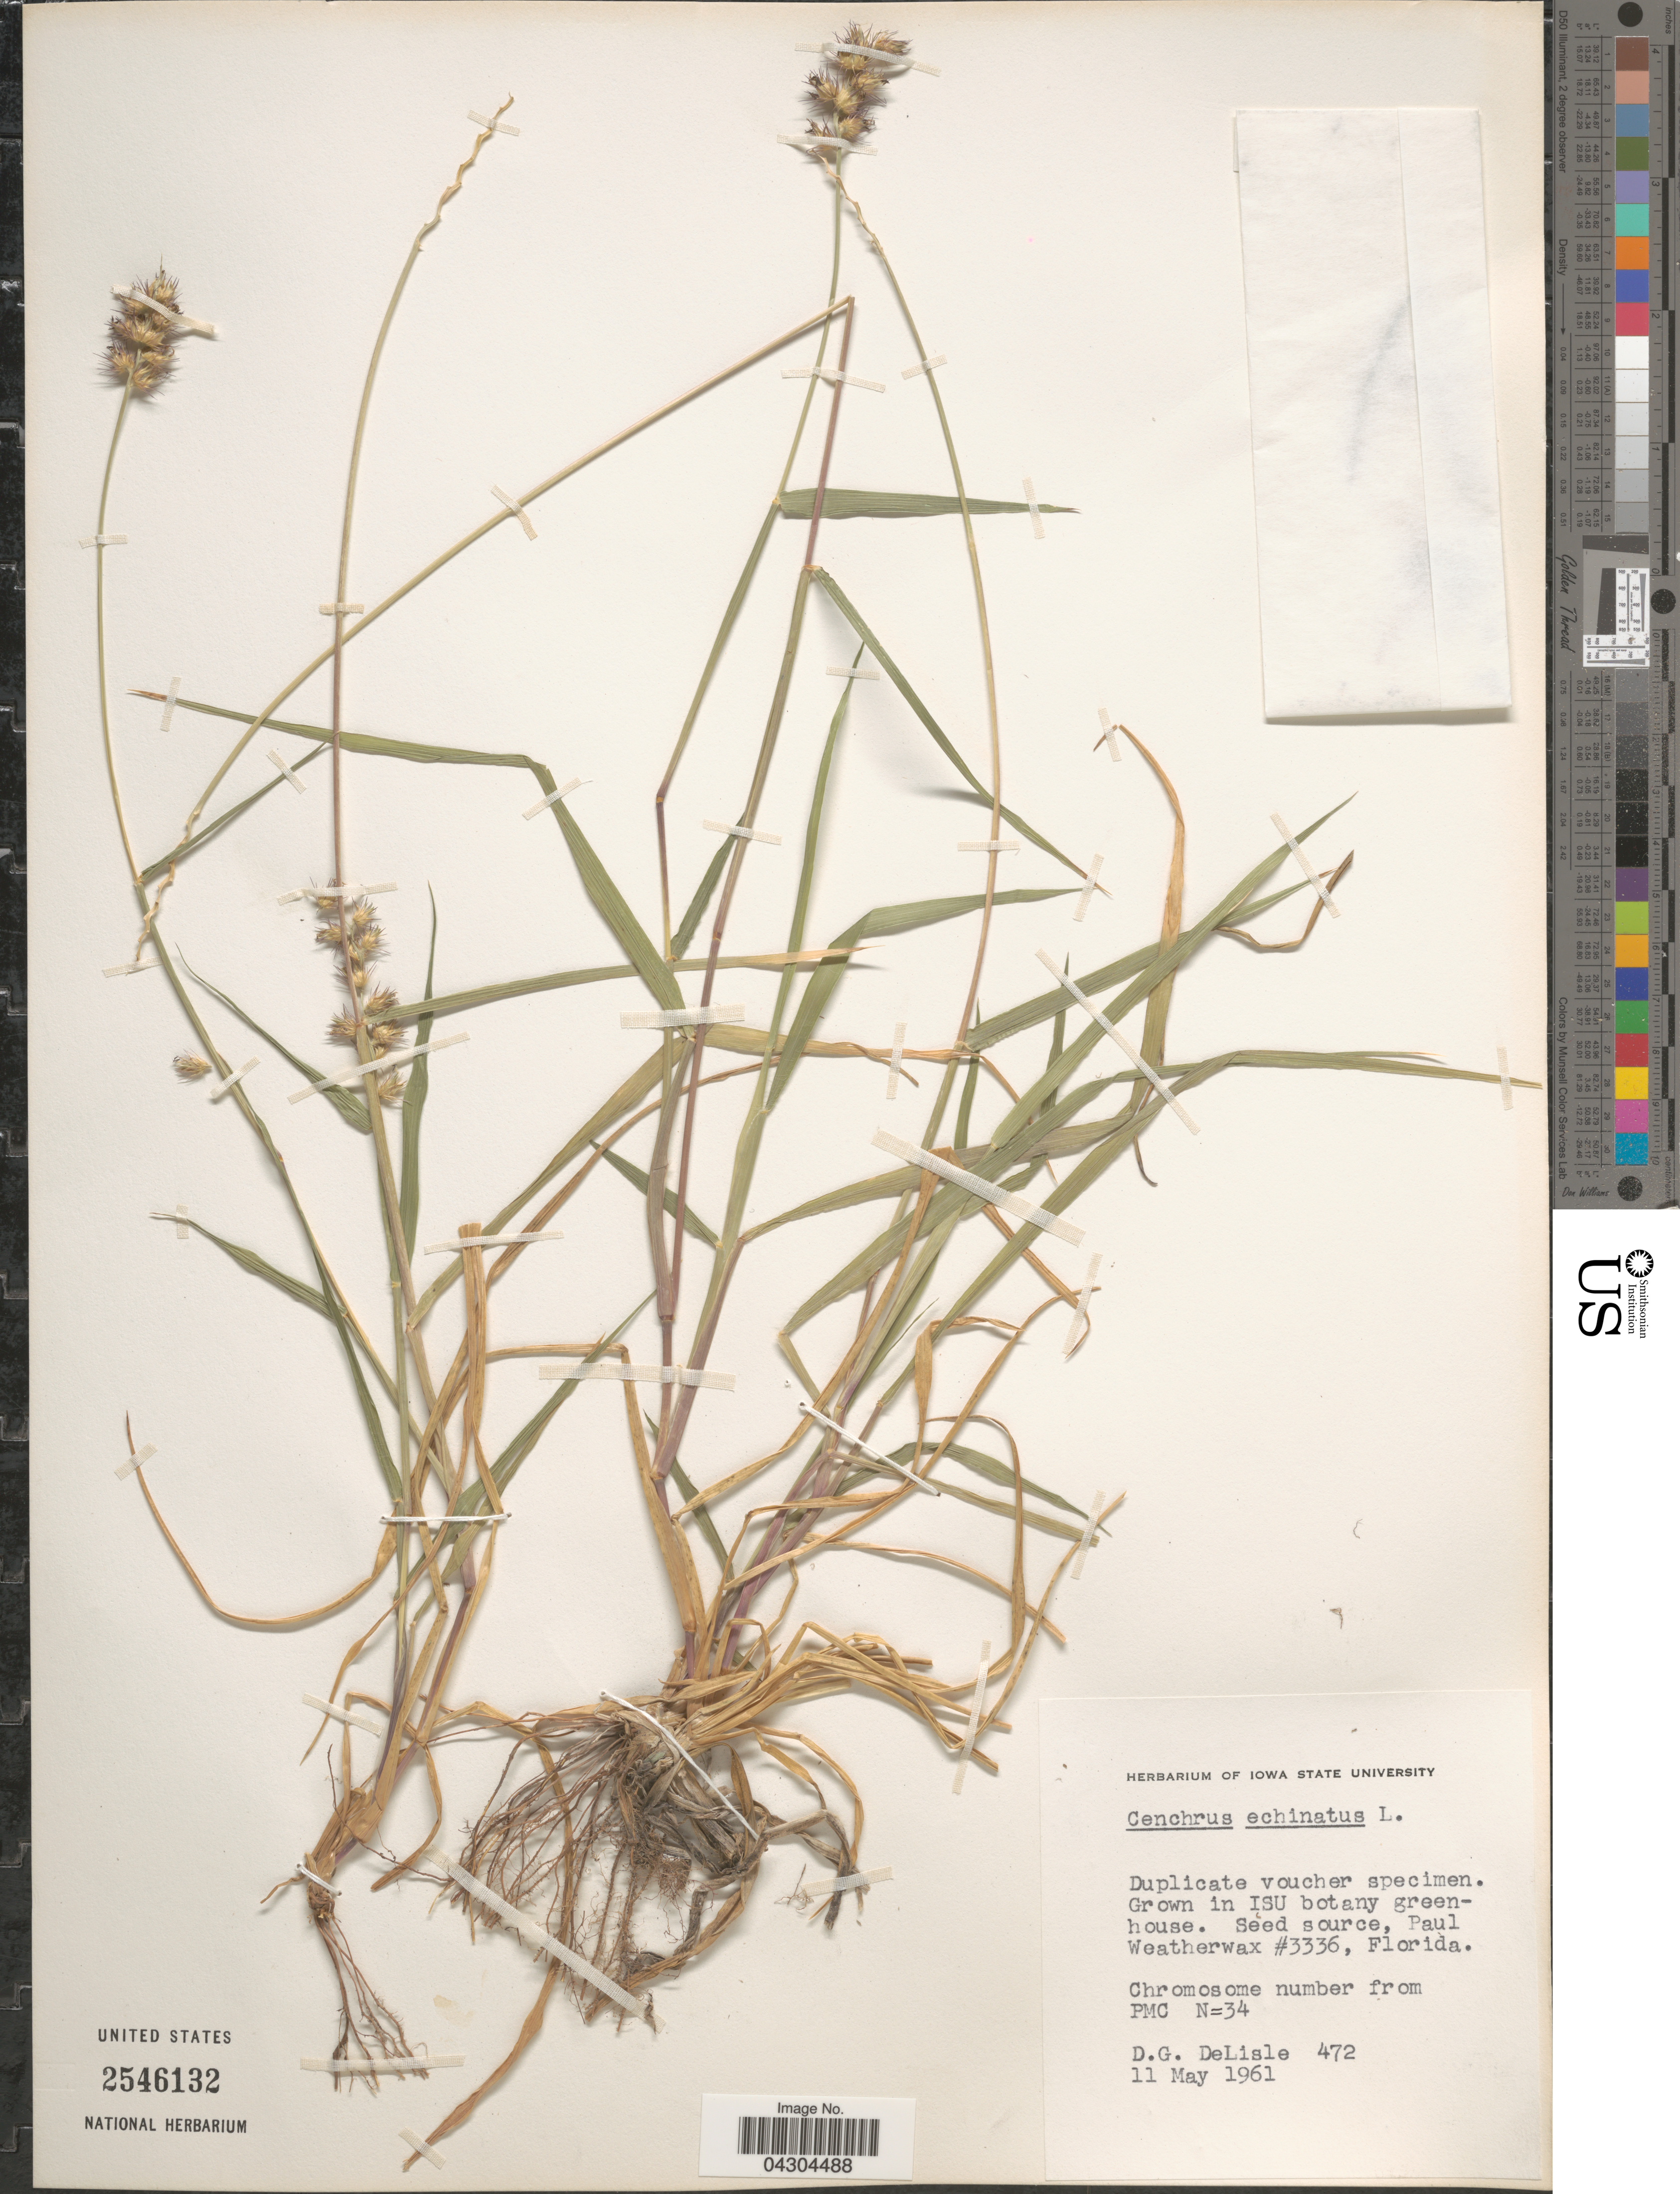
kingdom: Plantae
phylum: Tracheophyta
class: Liliopsida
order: Poales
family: Poaceae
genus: Cenchrus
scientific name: Cenchrus echinatus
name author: L.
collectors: D. DeLisle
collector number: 472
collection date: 1961-05-11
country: United States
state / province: Florida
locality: In ISU botany greenhouse.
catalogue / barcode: US 2546132